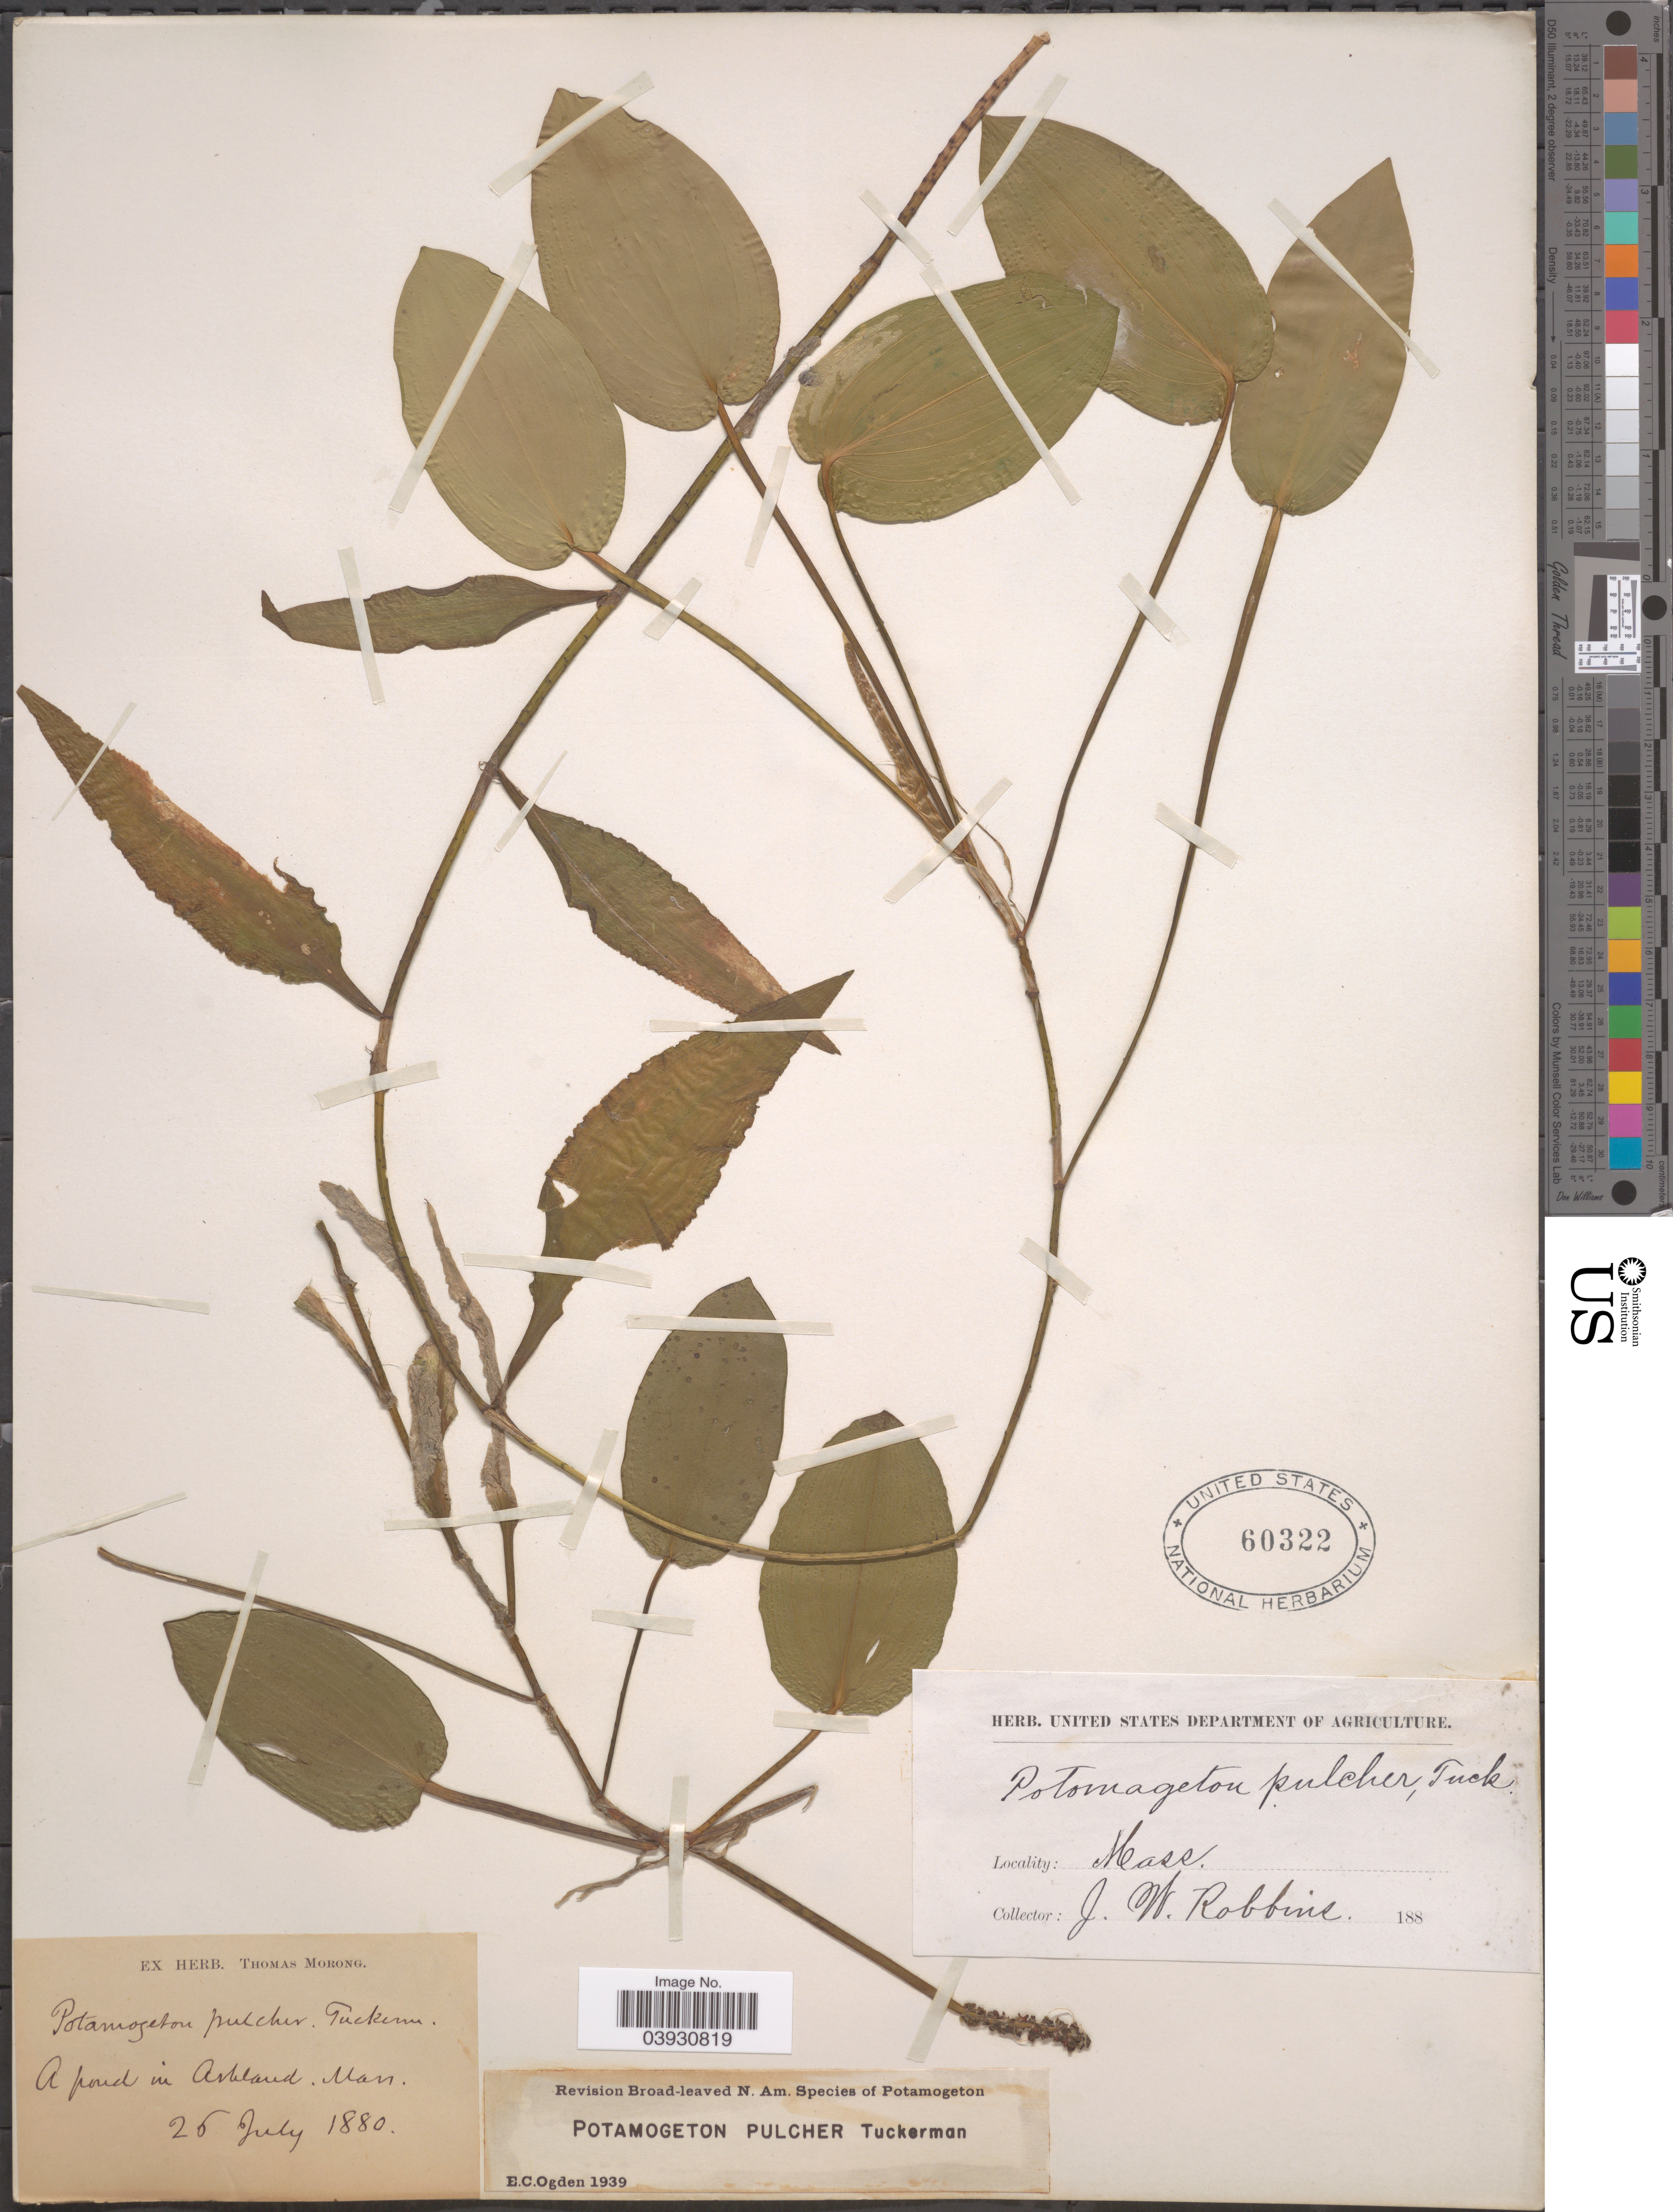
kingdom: Plantae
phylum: Tracheophyta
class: Liliopsida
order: Alismatales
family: Potamogetonaceae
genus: Potamogeton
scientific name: Potamogeton pulcher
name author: Tuck.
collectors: J. W. Robbins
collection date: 1880-07-26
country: United States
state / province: Massachusetts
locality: A pond in Ashland.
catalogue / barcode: US 60322